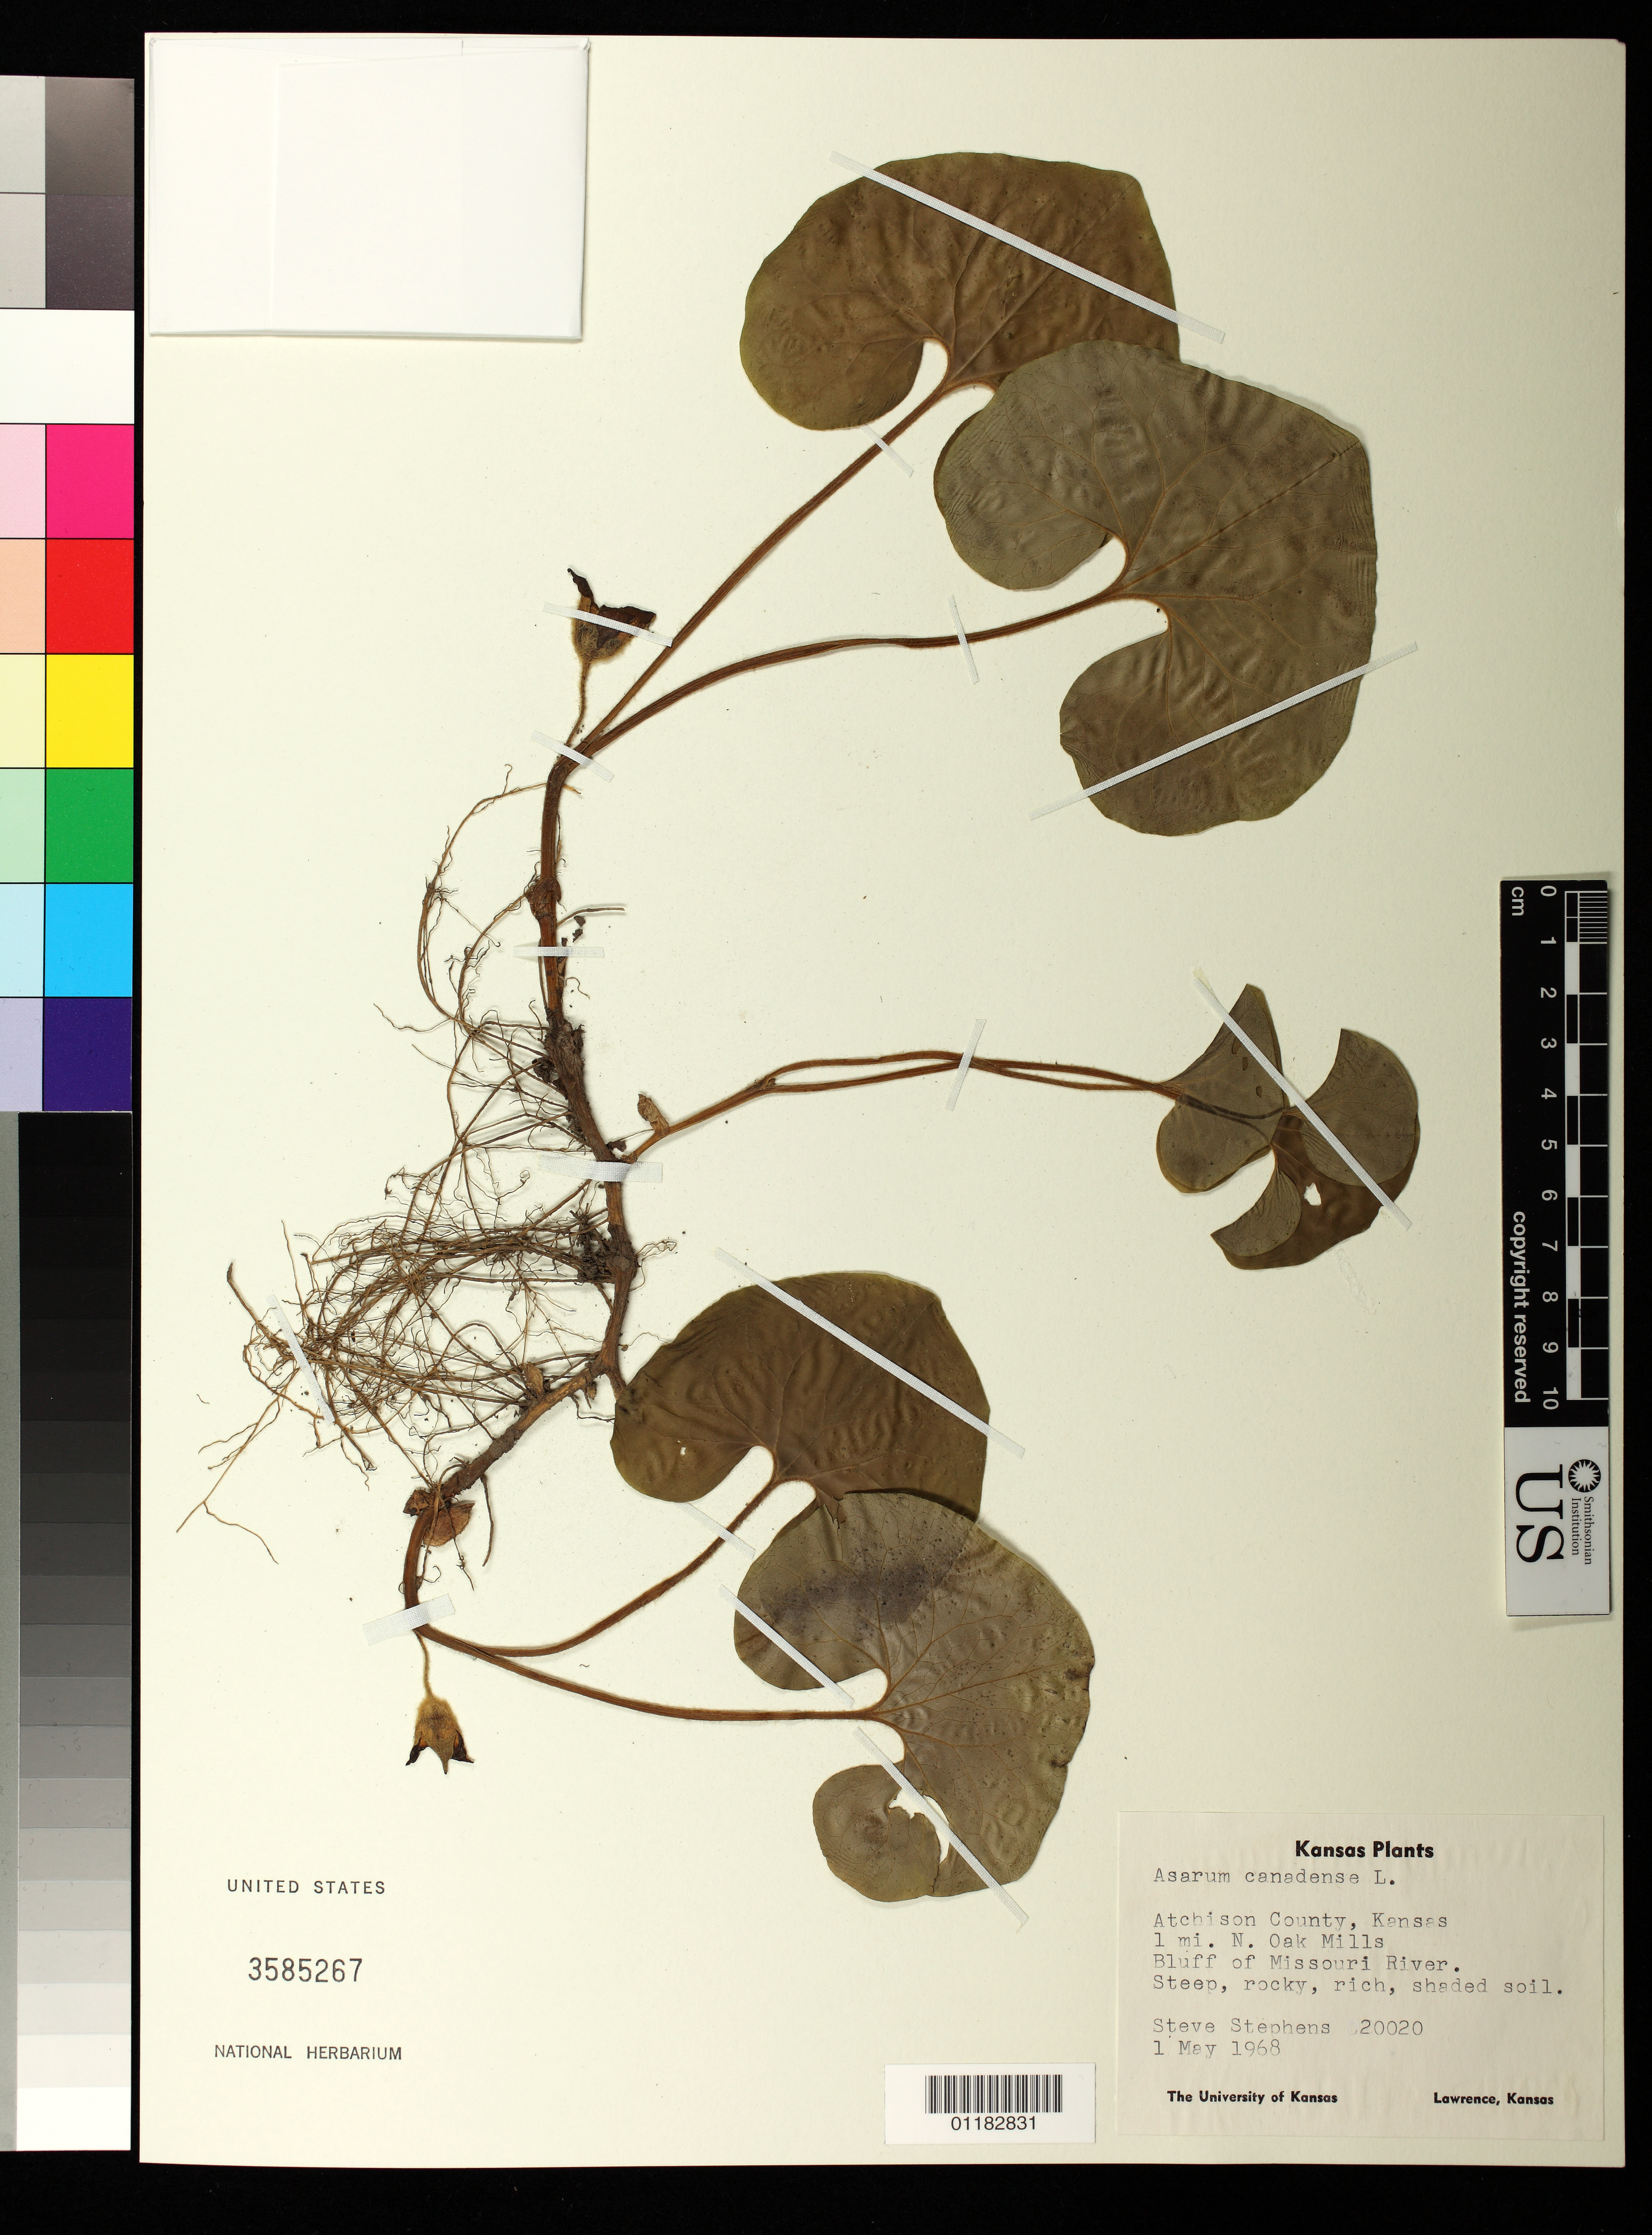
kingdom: Plantae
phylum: Tracheophyta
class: Magnoliopsida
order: Piperales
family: Aristolochiaceae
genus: Asarum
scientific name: Asarum canadense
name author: L.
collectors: S. Stephens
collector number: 20020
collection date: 1968-05-01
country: United States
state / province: Kansas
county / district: Atchison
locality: Atchison County, 1 mile N. Oak Mills Bluff of Missouri River.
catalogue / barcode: US 3585267